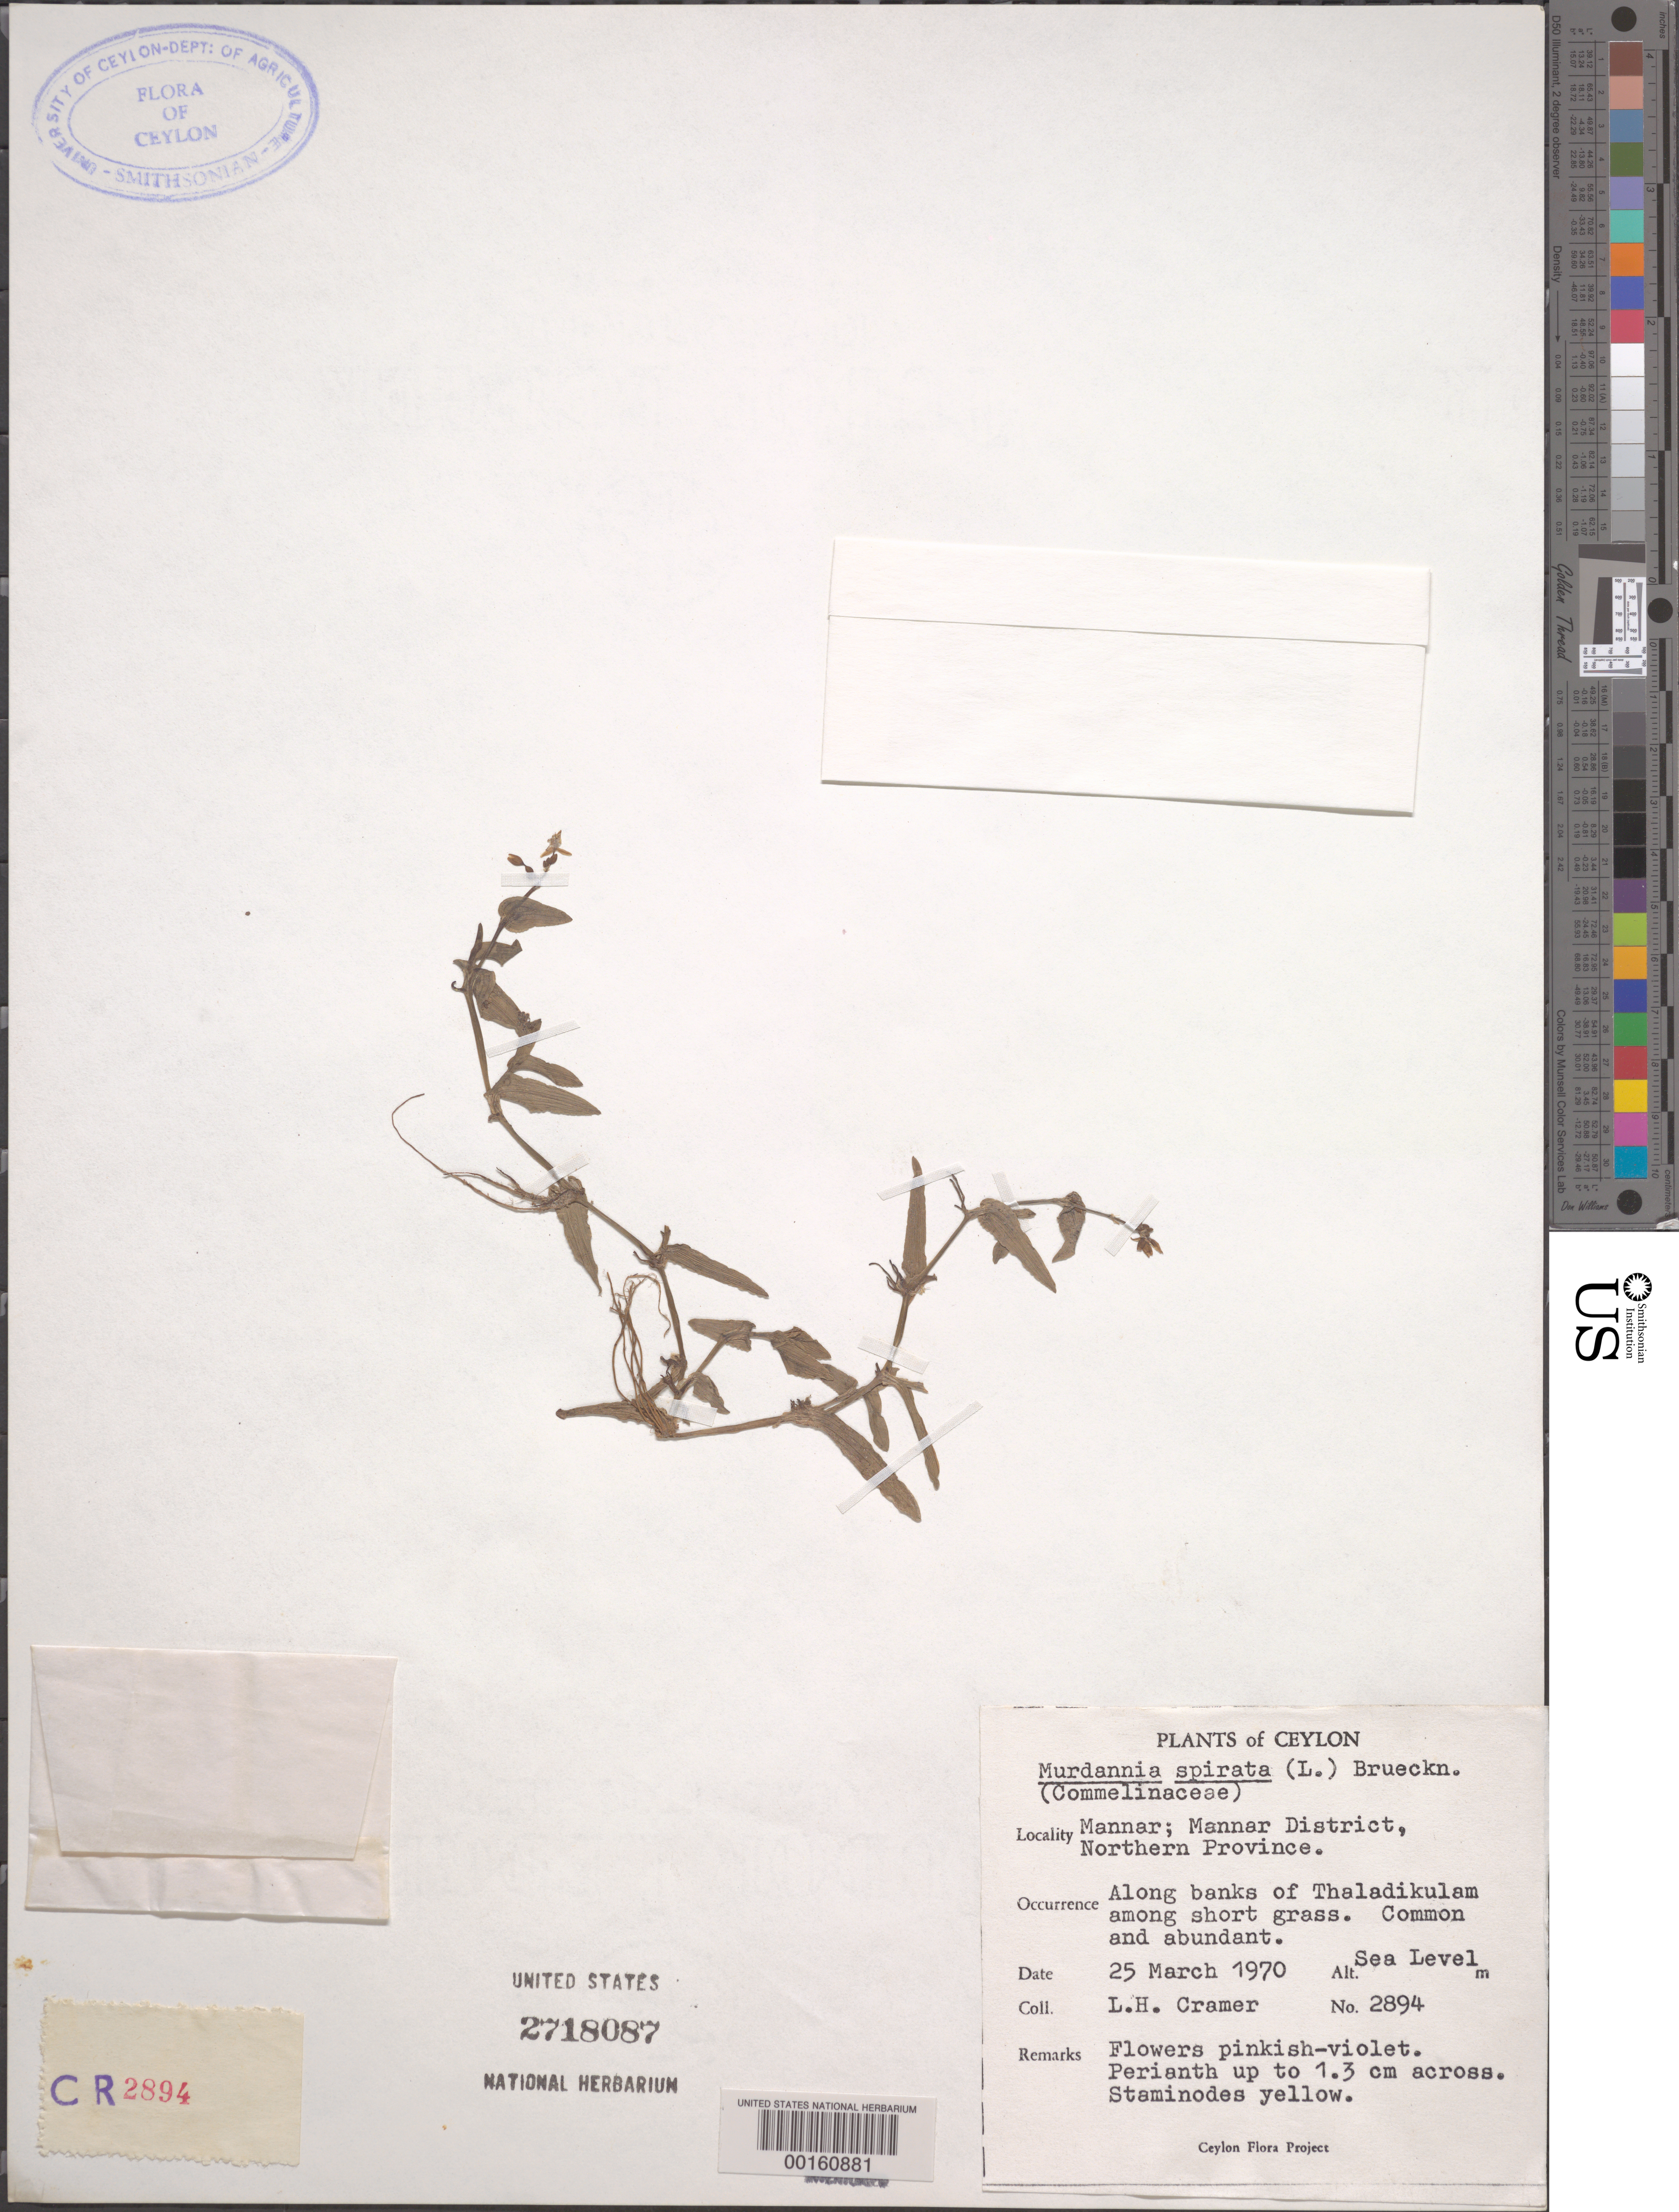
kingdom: Plantae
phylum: Tracheophyta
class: Liliopsida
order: Commelinales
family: Commelinaceae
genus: Murdannia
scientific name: Murdannia spirata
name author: (L.) G. Brückn.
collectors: L. H. Cramer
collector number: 2894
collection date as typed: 25 Mar 1970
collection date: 1970-03-25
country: Sri Lanka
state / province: Northern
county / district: Mannar Dist.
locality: Mannar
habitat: Banks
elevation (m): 1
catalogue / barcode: US 2718087